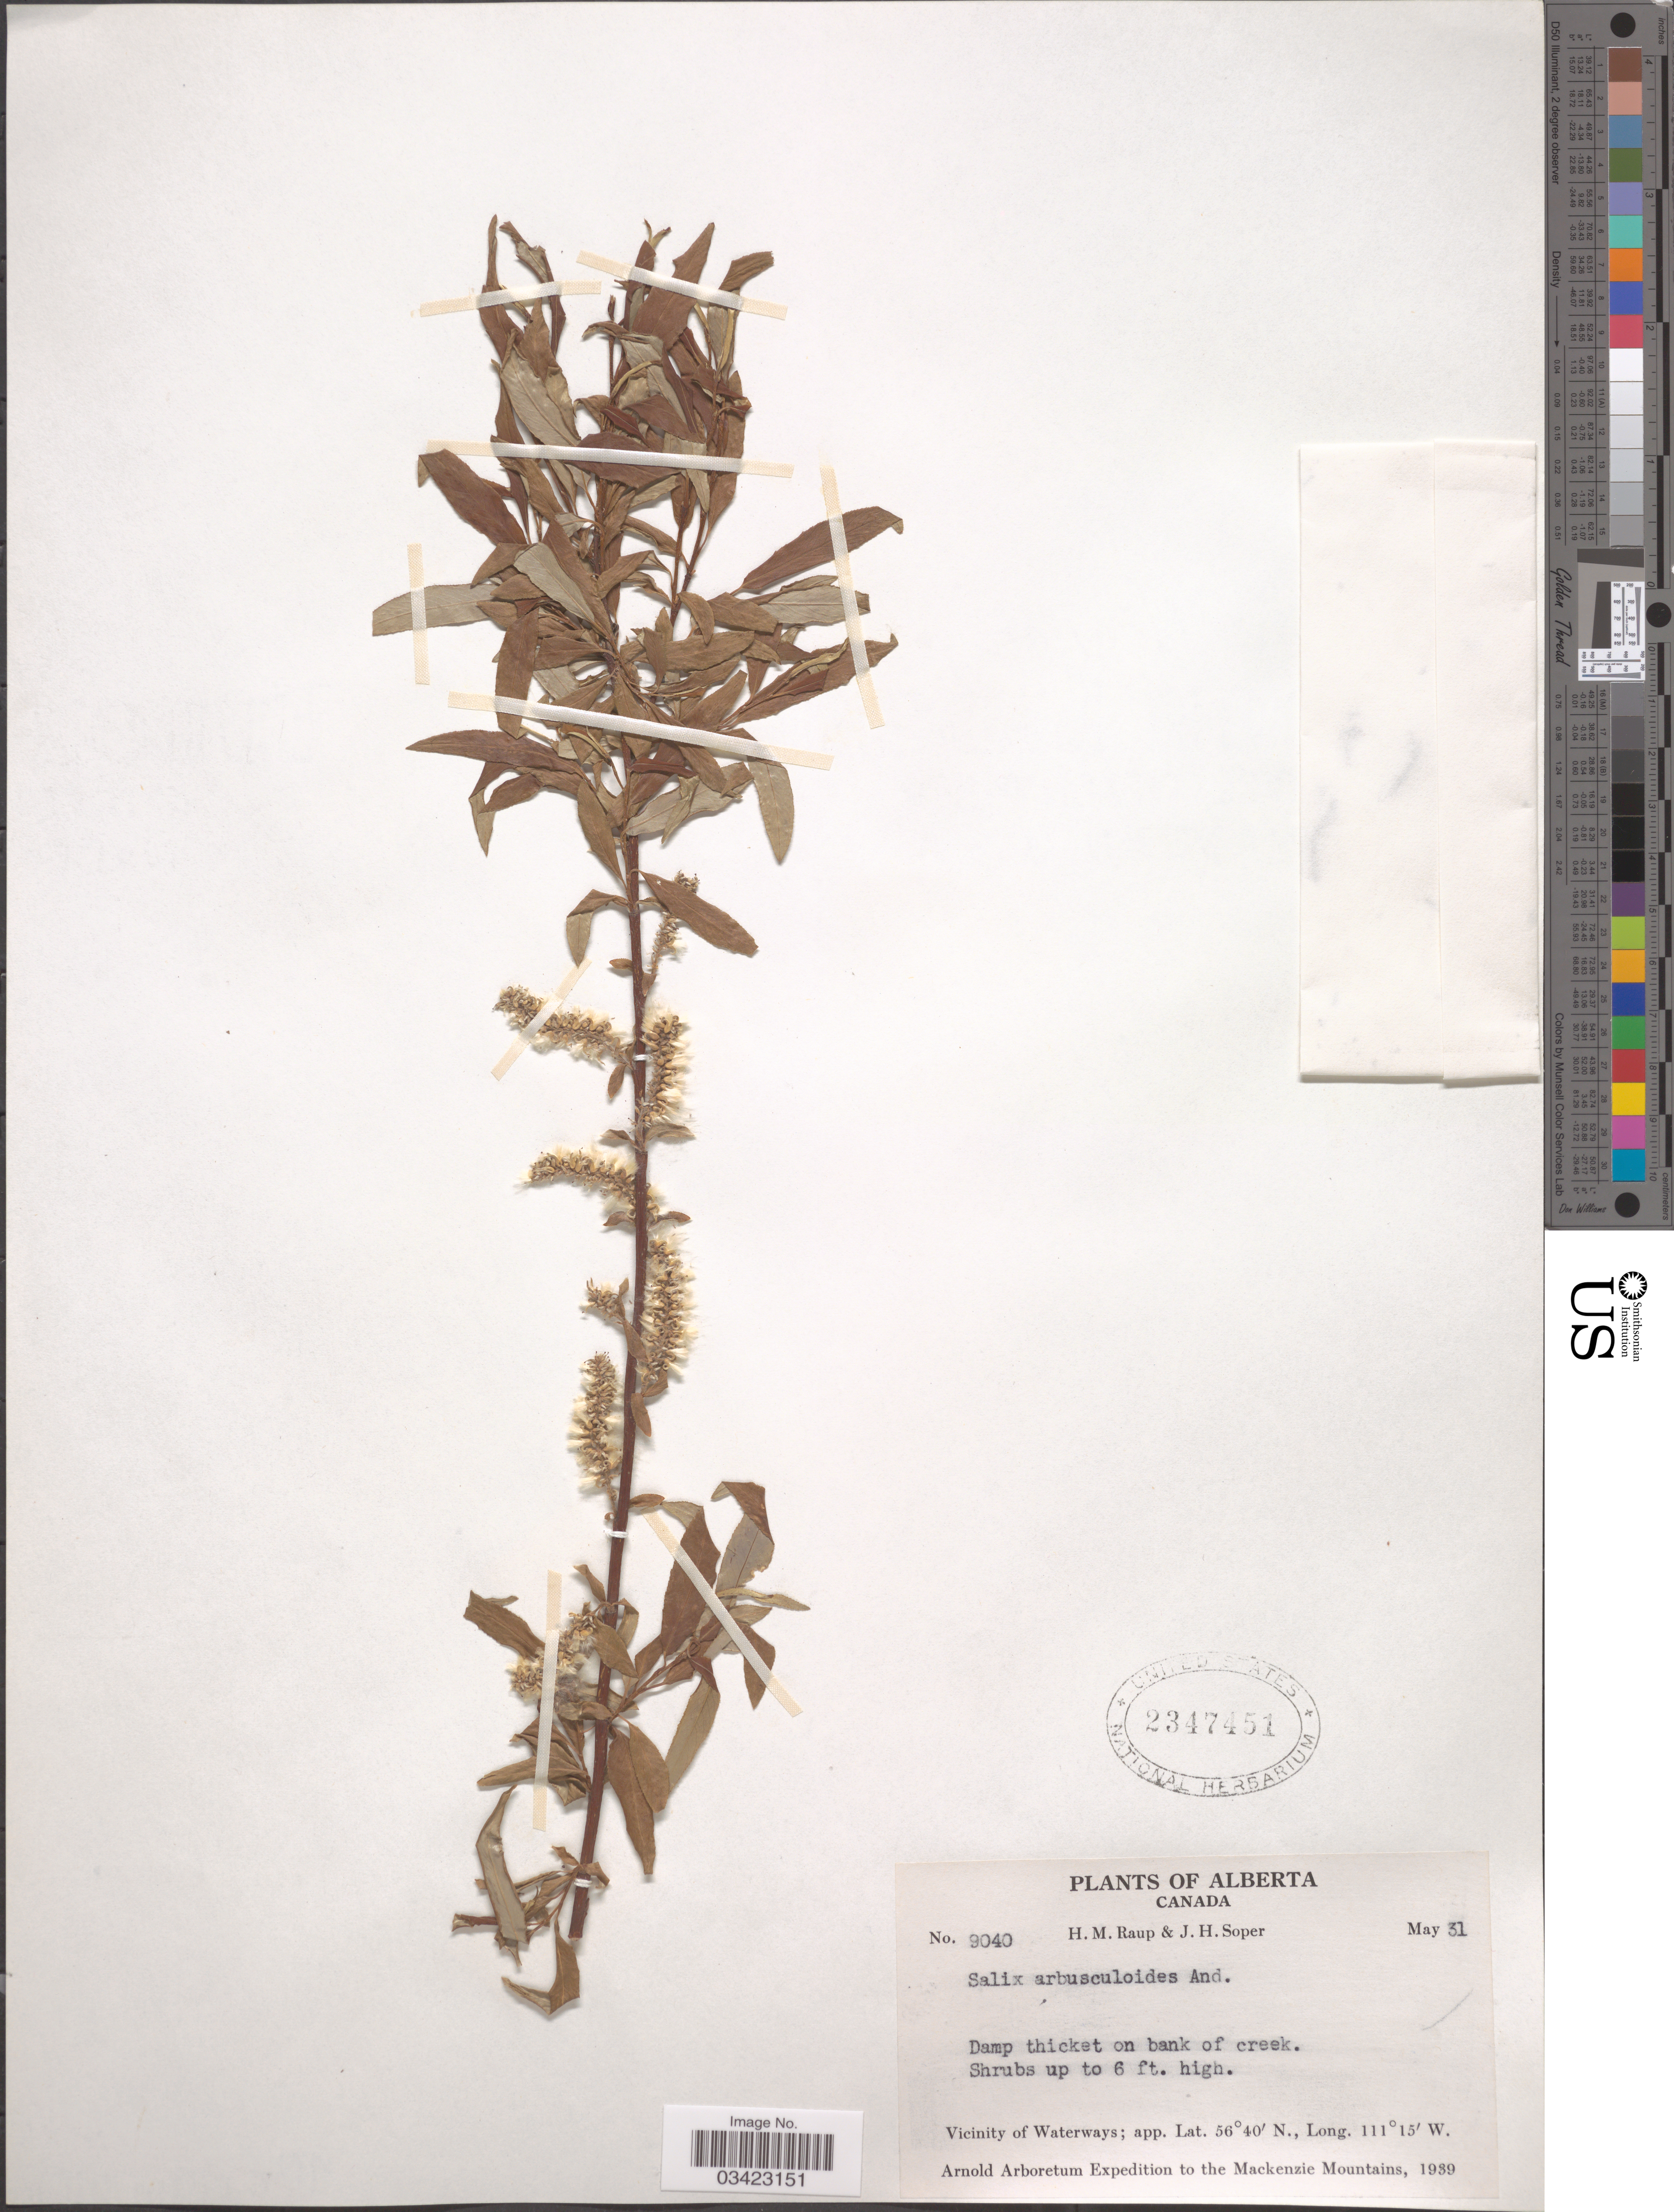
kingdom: Plantae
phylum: Tracheophyta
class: Magnoliopsida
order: Malpighiales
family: Salicaceae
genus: Salix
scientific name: Salix arbusculoides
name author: Andersson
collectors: H. Raup & J. H. Soper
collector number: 9040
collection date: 1939-05-31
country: Canada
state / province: Alberta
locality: Vicinity of Waterways. Mackenzie Mountains.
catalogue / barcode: US 2347451